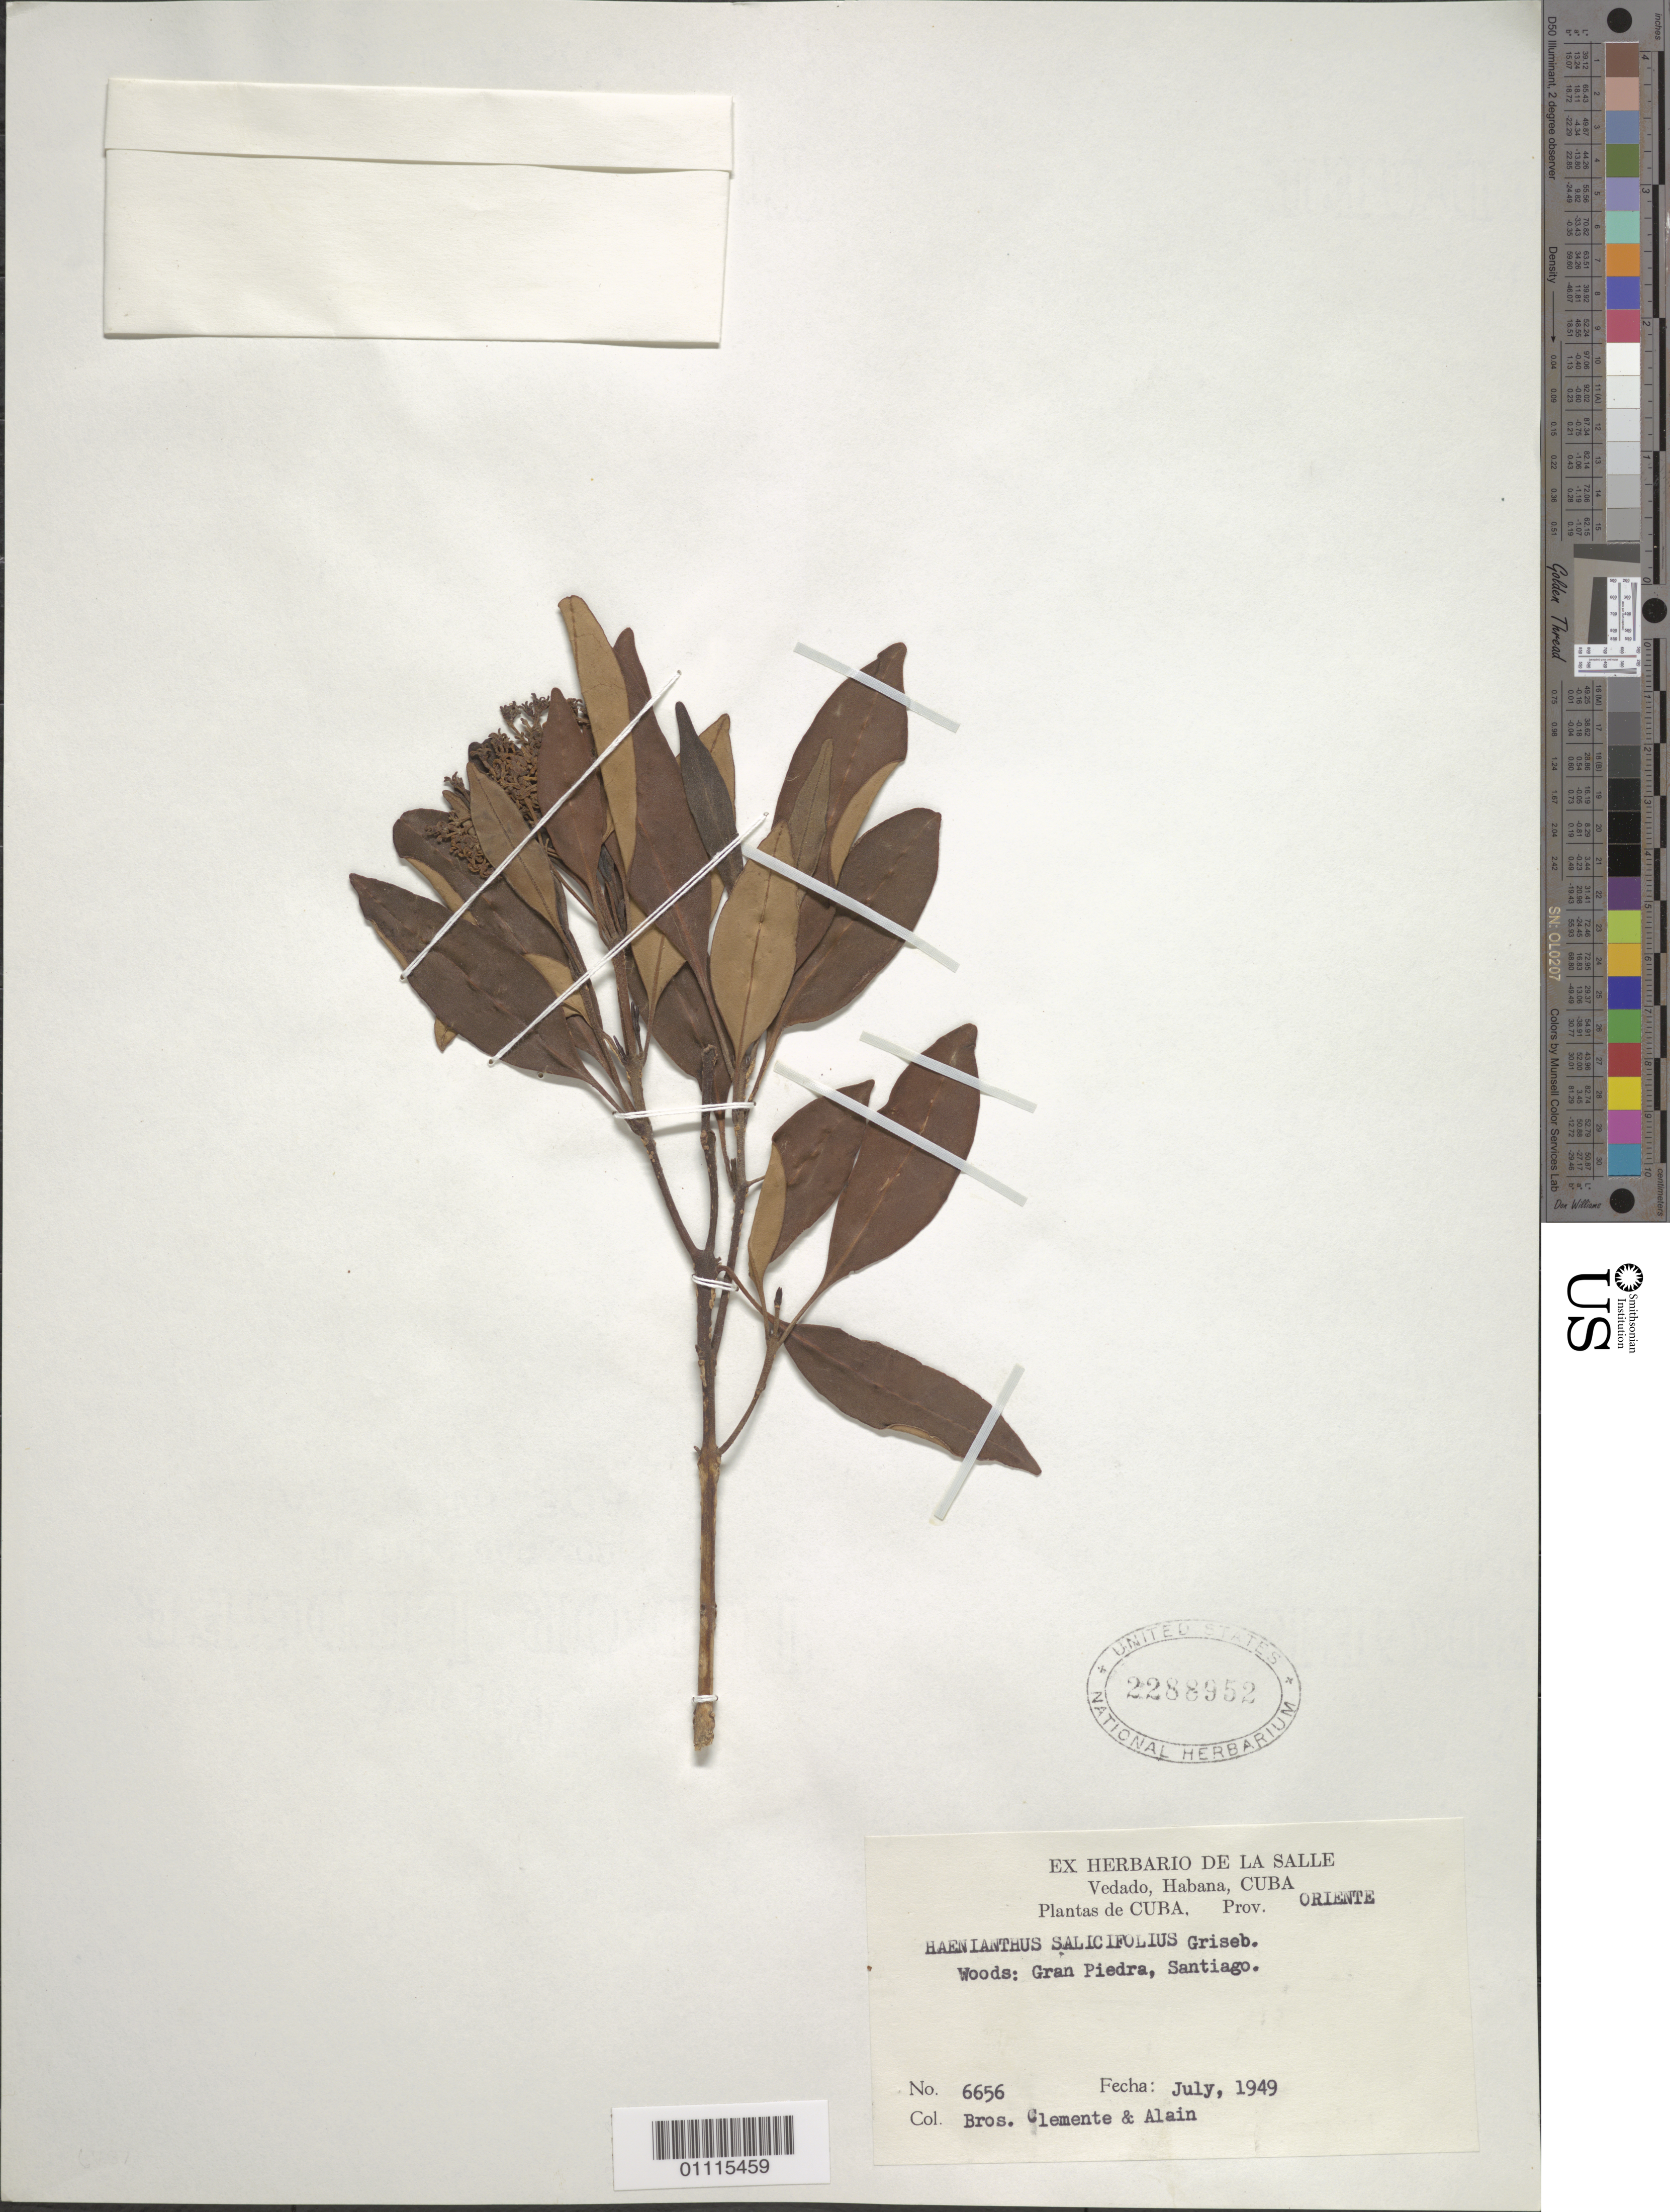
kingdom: Plantae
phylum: Tracheophyta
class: Magnoliopsida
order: Lamiales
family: Oleaceae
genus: Haenianthus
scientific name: Haenianthus salicifolius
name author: Griseb.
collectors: Bro. Clemente & Bro. Clemente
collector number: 6656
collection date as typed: Jul 1949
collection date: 1949-07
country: Cuba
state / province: Santiago de Cuba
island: Cuba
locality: Gran Piedra, Santiago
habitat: Woods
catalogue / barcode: US 2288952